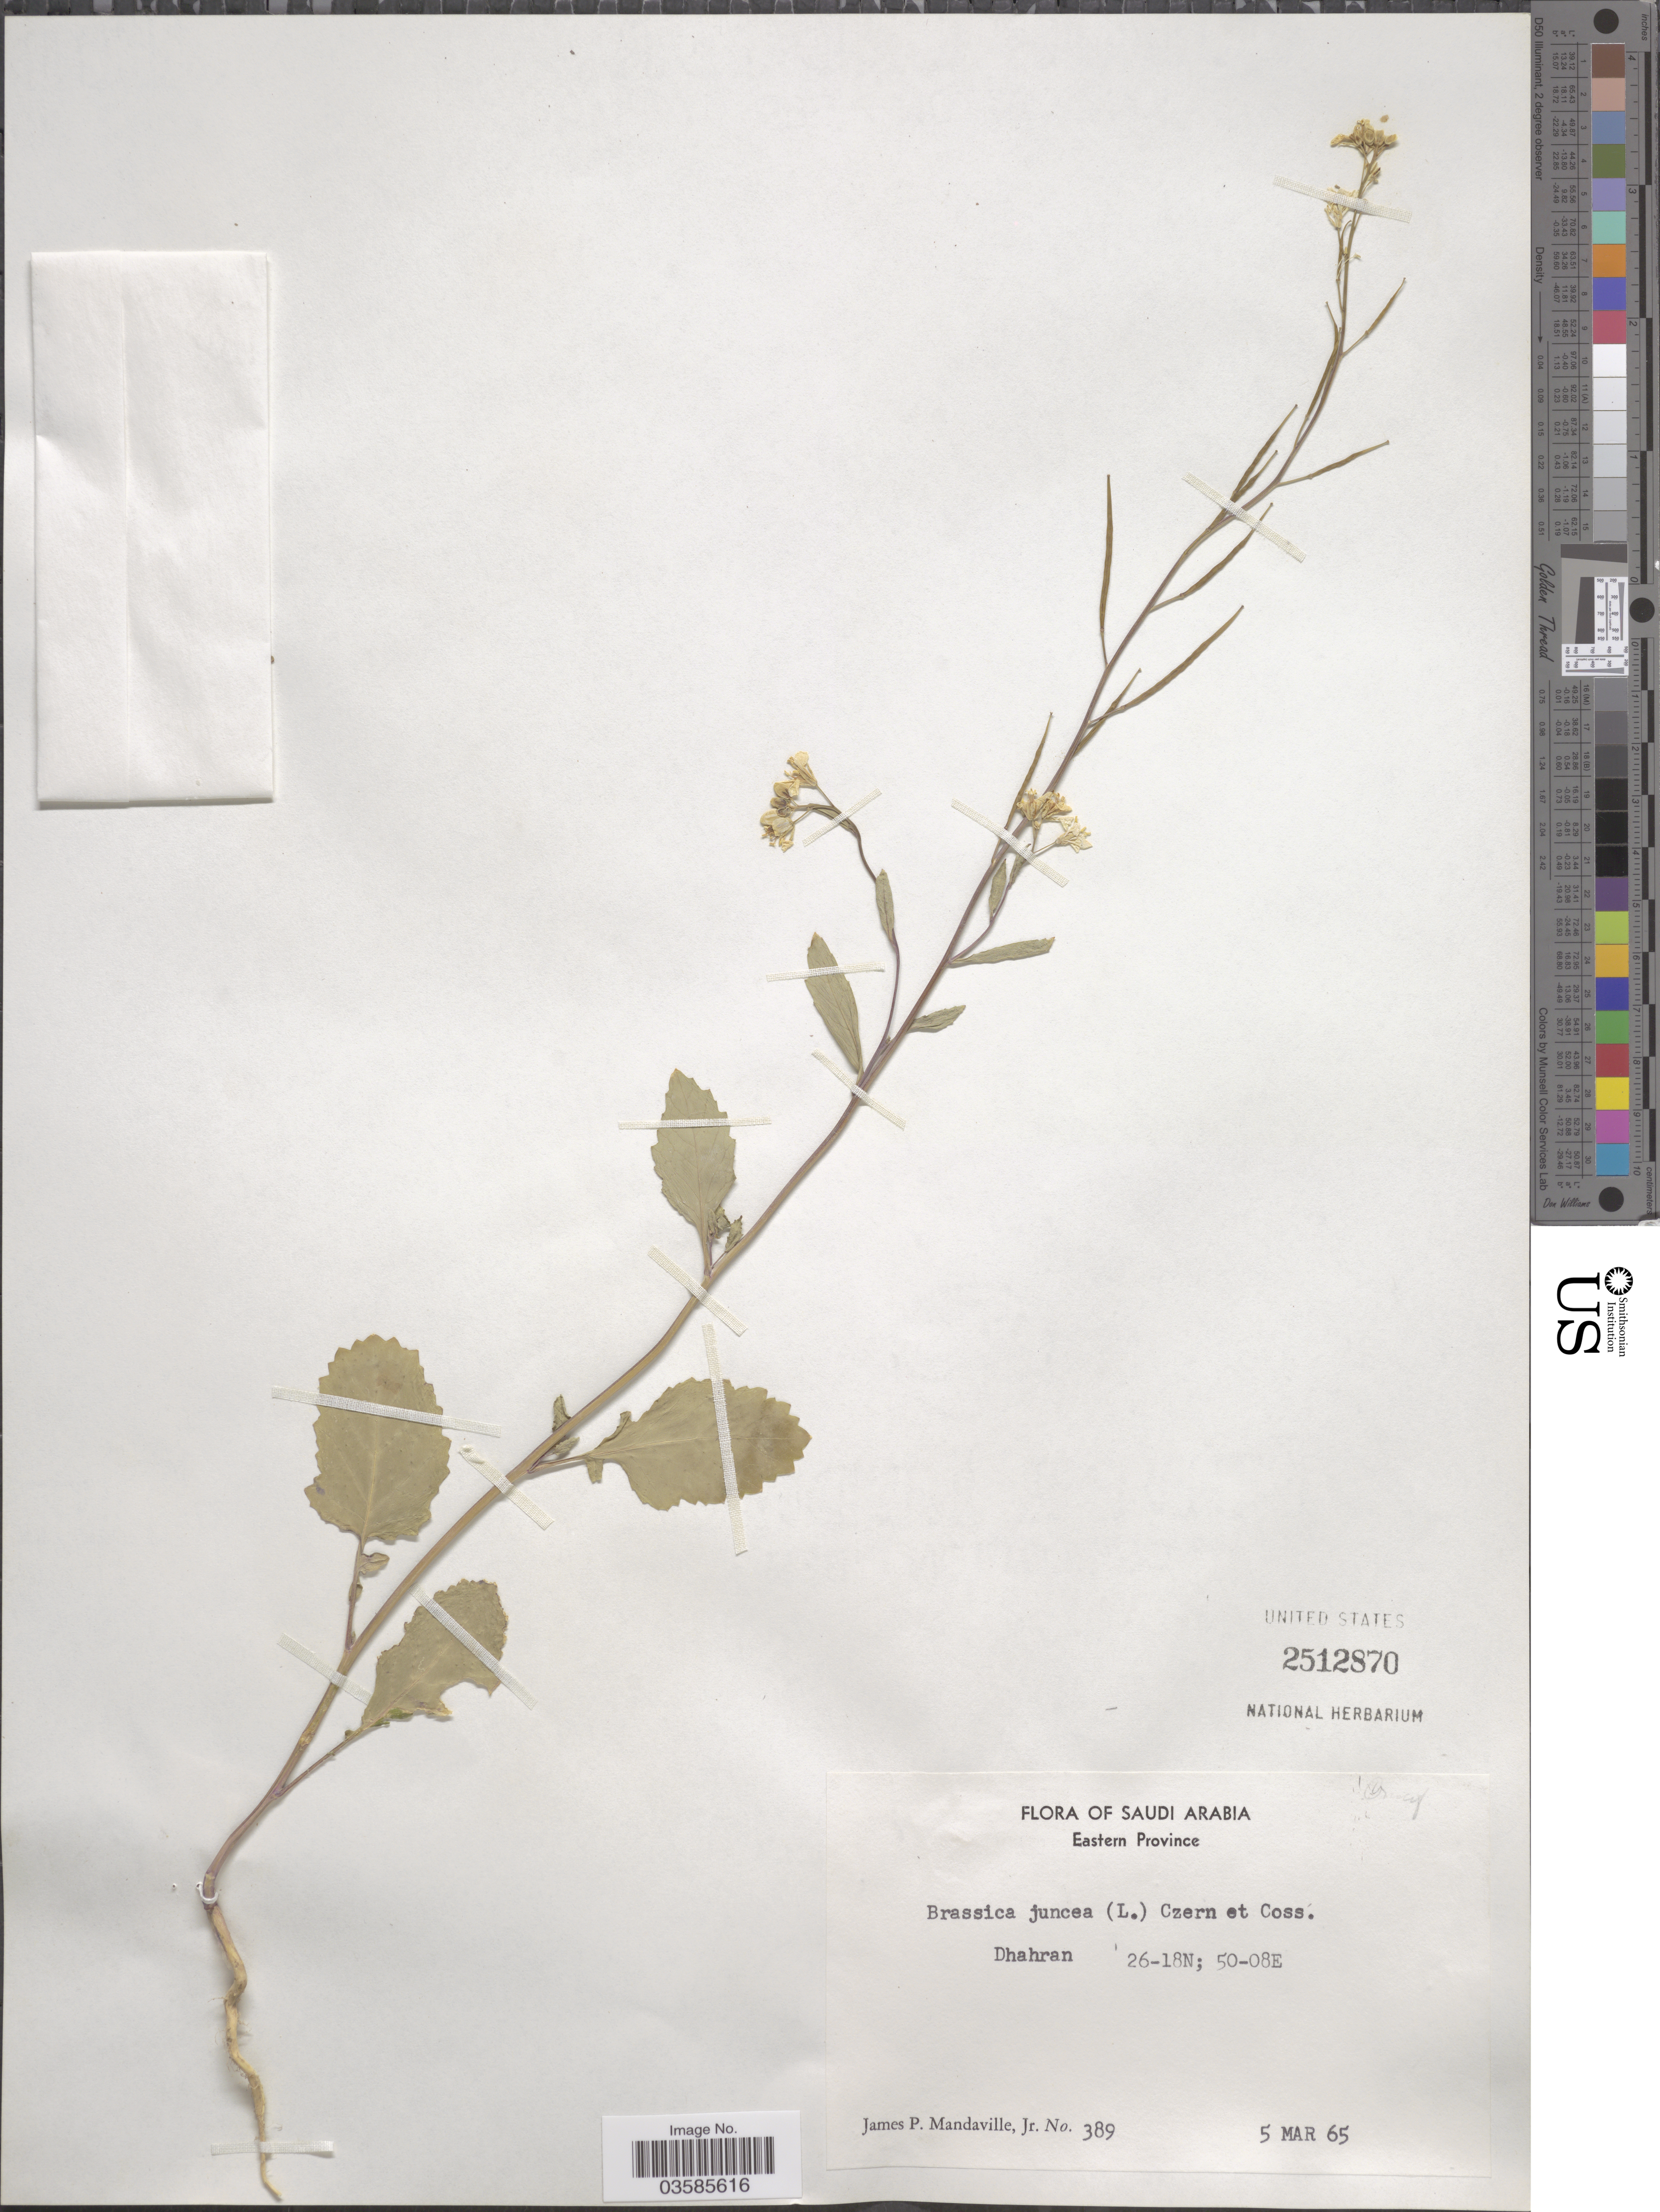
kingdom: Plantae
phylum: Tracheophyta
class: Magnoliopsida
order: Brassicales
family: Brassicaceae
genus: Brassica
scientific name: Brassica juncea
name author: (L.) Czern.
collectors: J. Mandaville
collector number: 389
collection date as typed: Transcribed d/m/y: 5/3/65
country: Saudi Arabia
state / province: Ash Sharqiyah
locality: Eastern Province, Dhahran.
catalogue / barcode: US 2512870